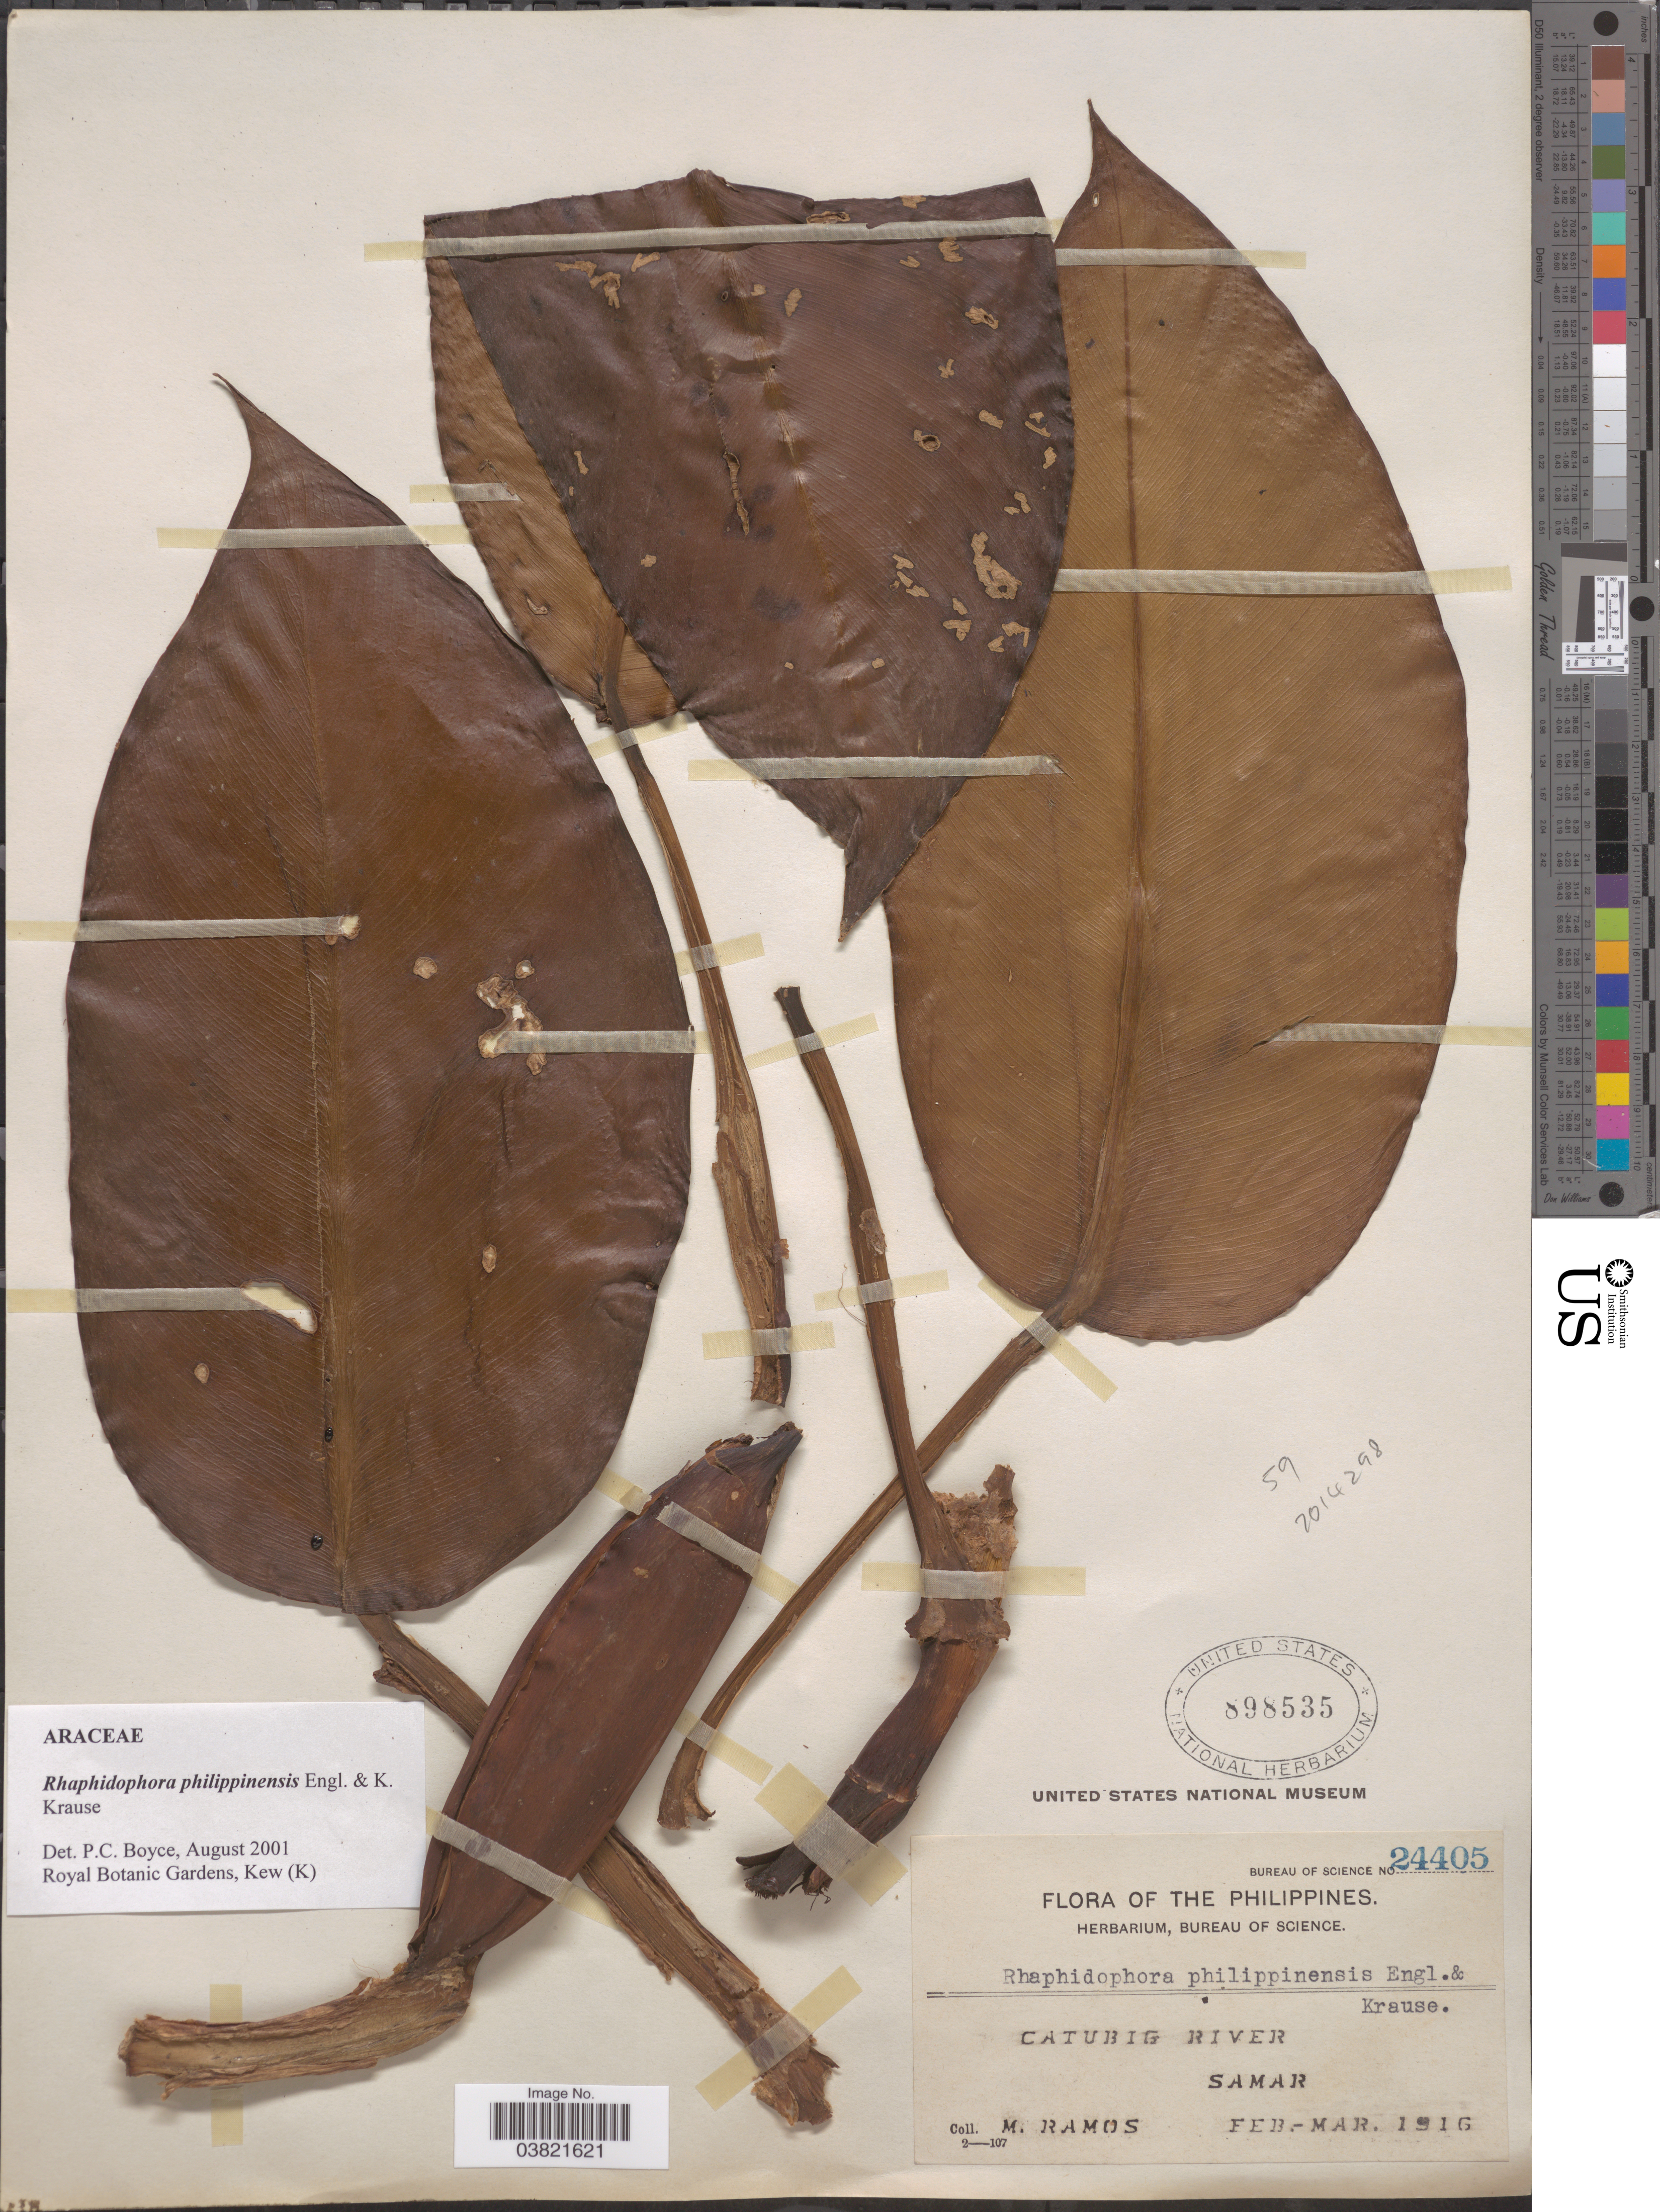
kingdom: Plantae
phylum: Tracheophyta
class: Liliopsida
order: Alismatales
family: Araceae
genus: Rhaphidophora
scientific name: Rhaphidophora philippinensis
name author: Engl. & K. Krause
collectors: M. Ramos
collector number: Bureau of Science 24405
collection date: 1916-02/1916-03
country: Philippines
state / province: Eastern Visayas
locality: Catubig River. Samar.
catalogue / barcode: US 898535